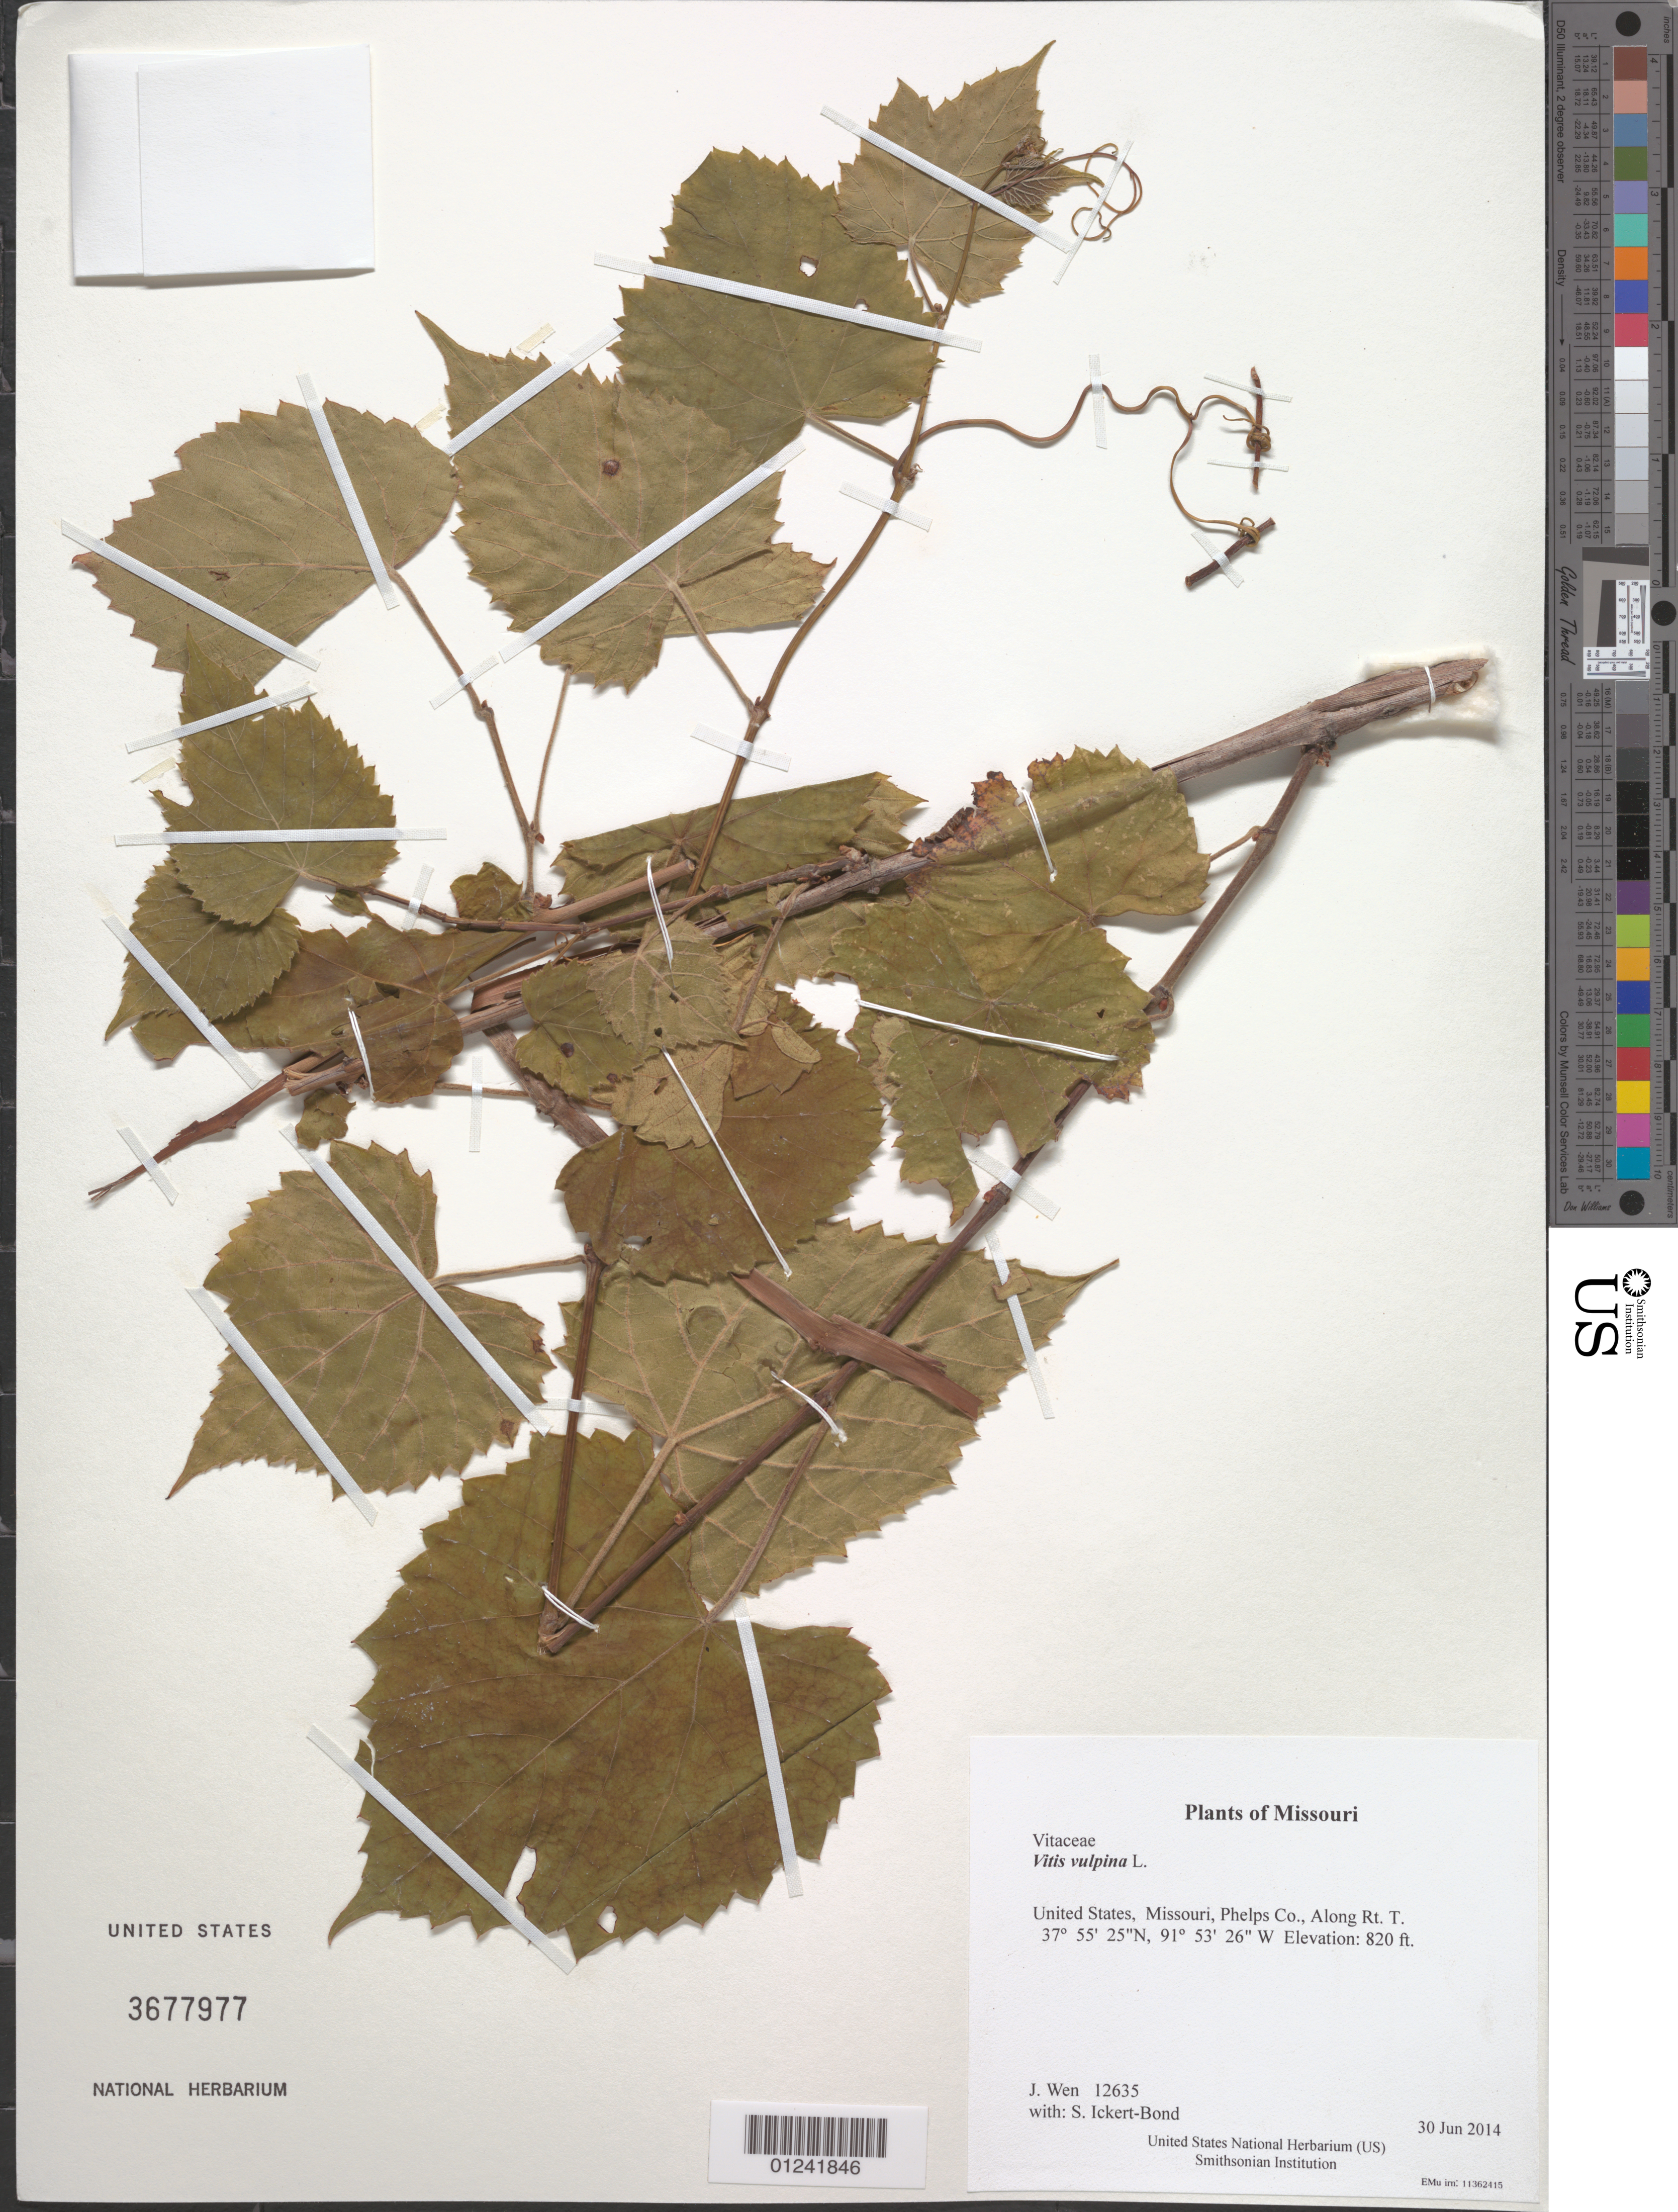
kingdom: Plantae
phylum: Tracheophyta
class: Magnoliopsida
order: Vitales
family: Vitaceae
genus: Vitis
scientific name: Vitis vulpina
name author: L.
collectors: J. Wen & S. Ickert-Bond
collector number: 12635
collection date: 2014-06-30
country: United States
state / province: Missouri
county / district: Phelps Co.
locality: Along Rt. T.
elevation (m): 250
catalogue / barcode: US 3677977